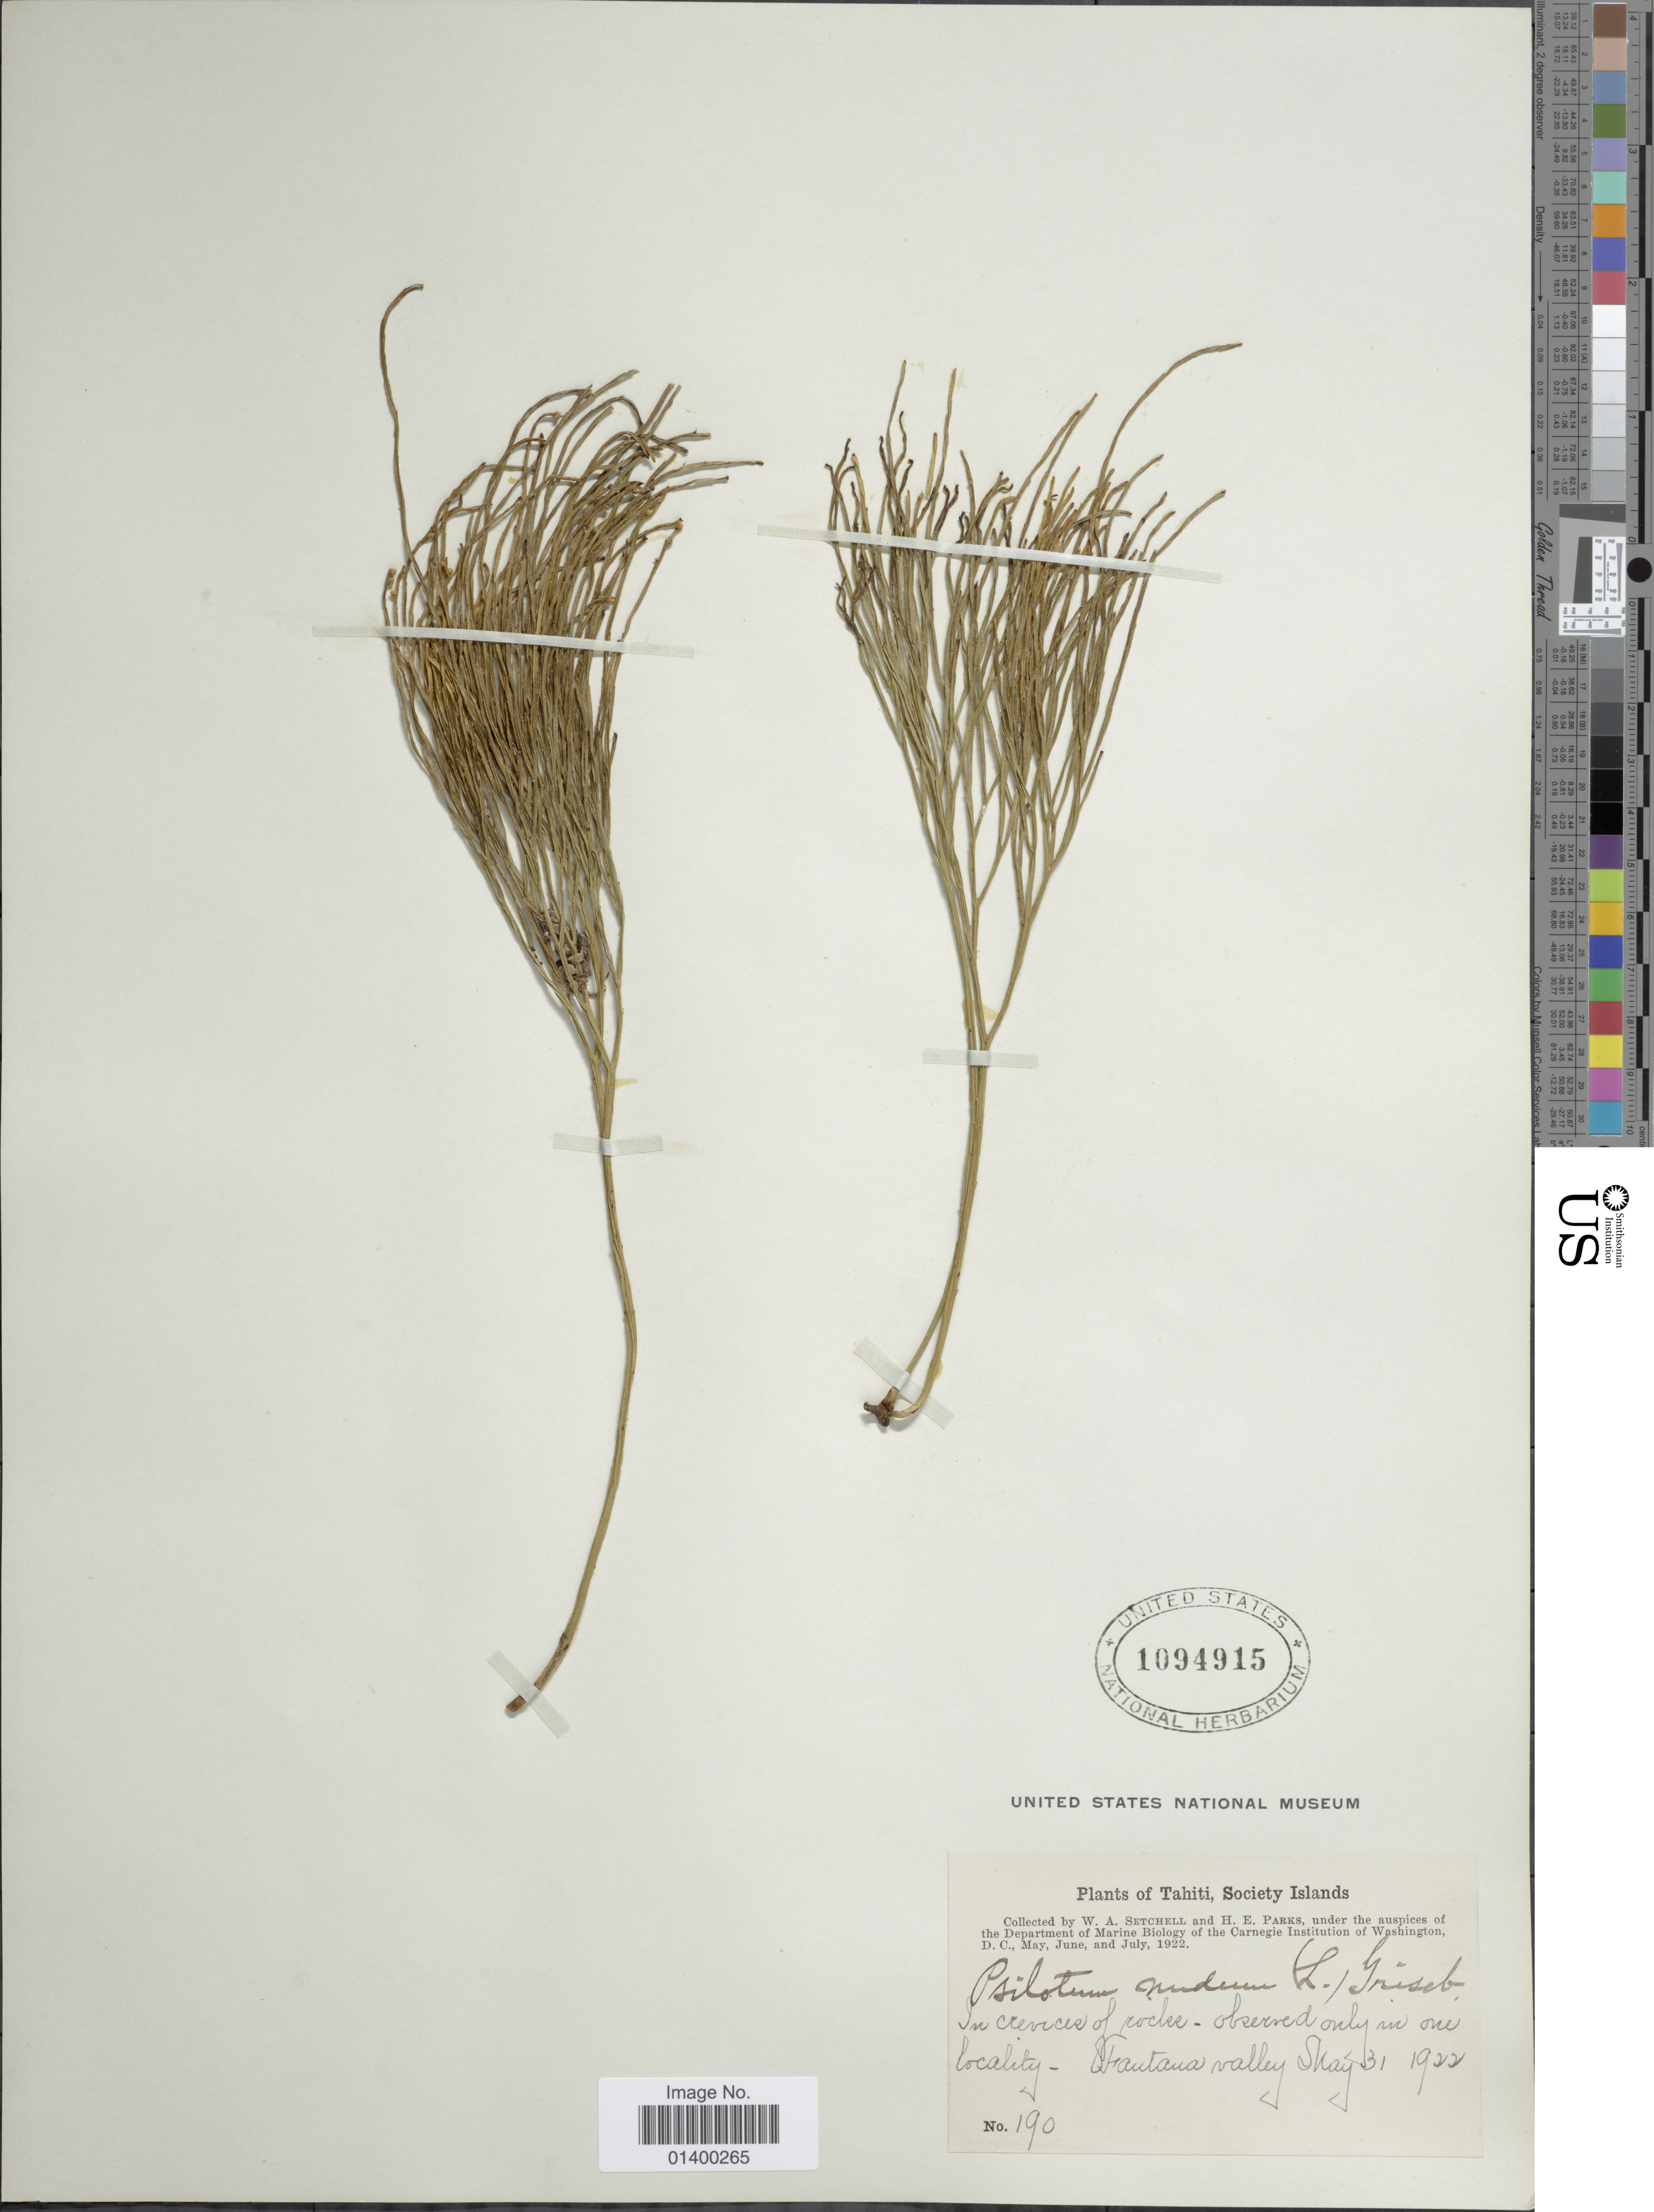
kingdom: Plantae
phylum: Tracheophyta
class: Polypodiopsida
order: Psilotales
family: Psilotaceae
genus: Psilotum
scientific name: Psilotum nudum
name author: (L.) P. Beauv.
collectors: W. Setchell & H. E. Parks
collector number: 190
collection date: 1922-05-31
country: French Polynesia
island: Tahiti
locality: Tahiti, Society Islands, Fantana valley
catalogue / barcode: US 1094915